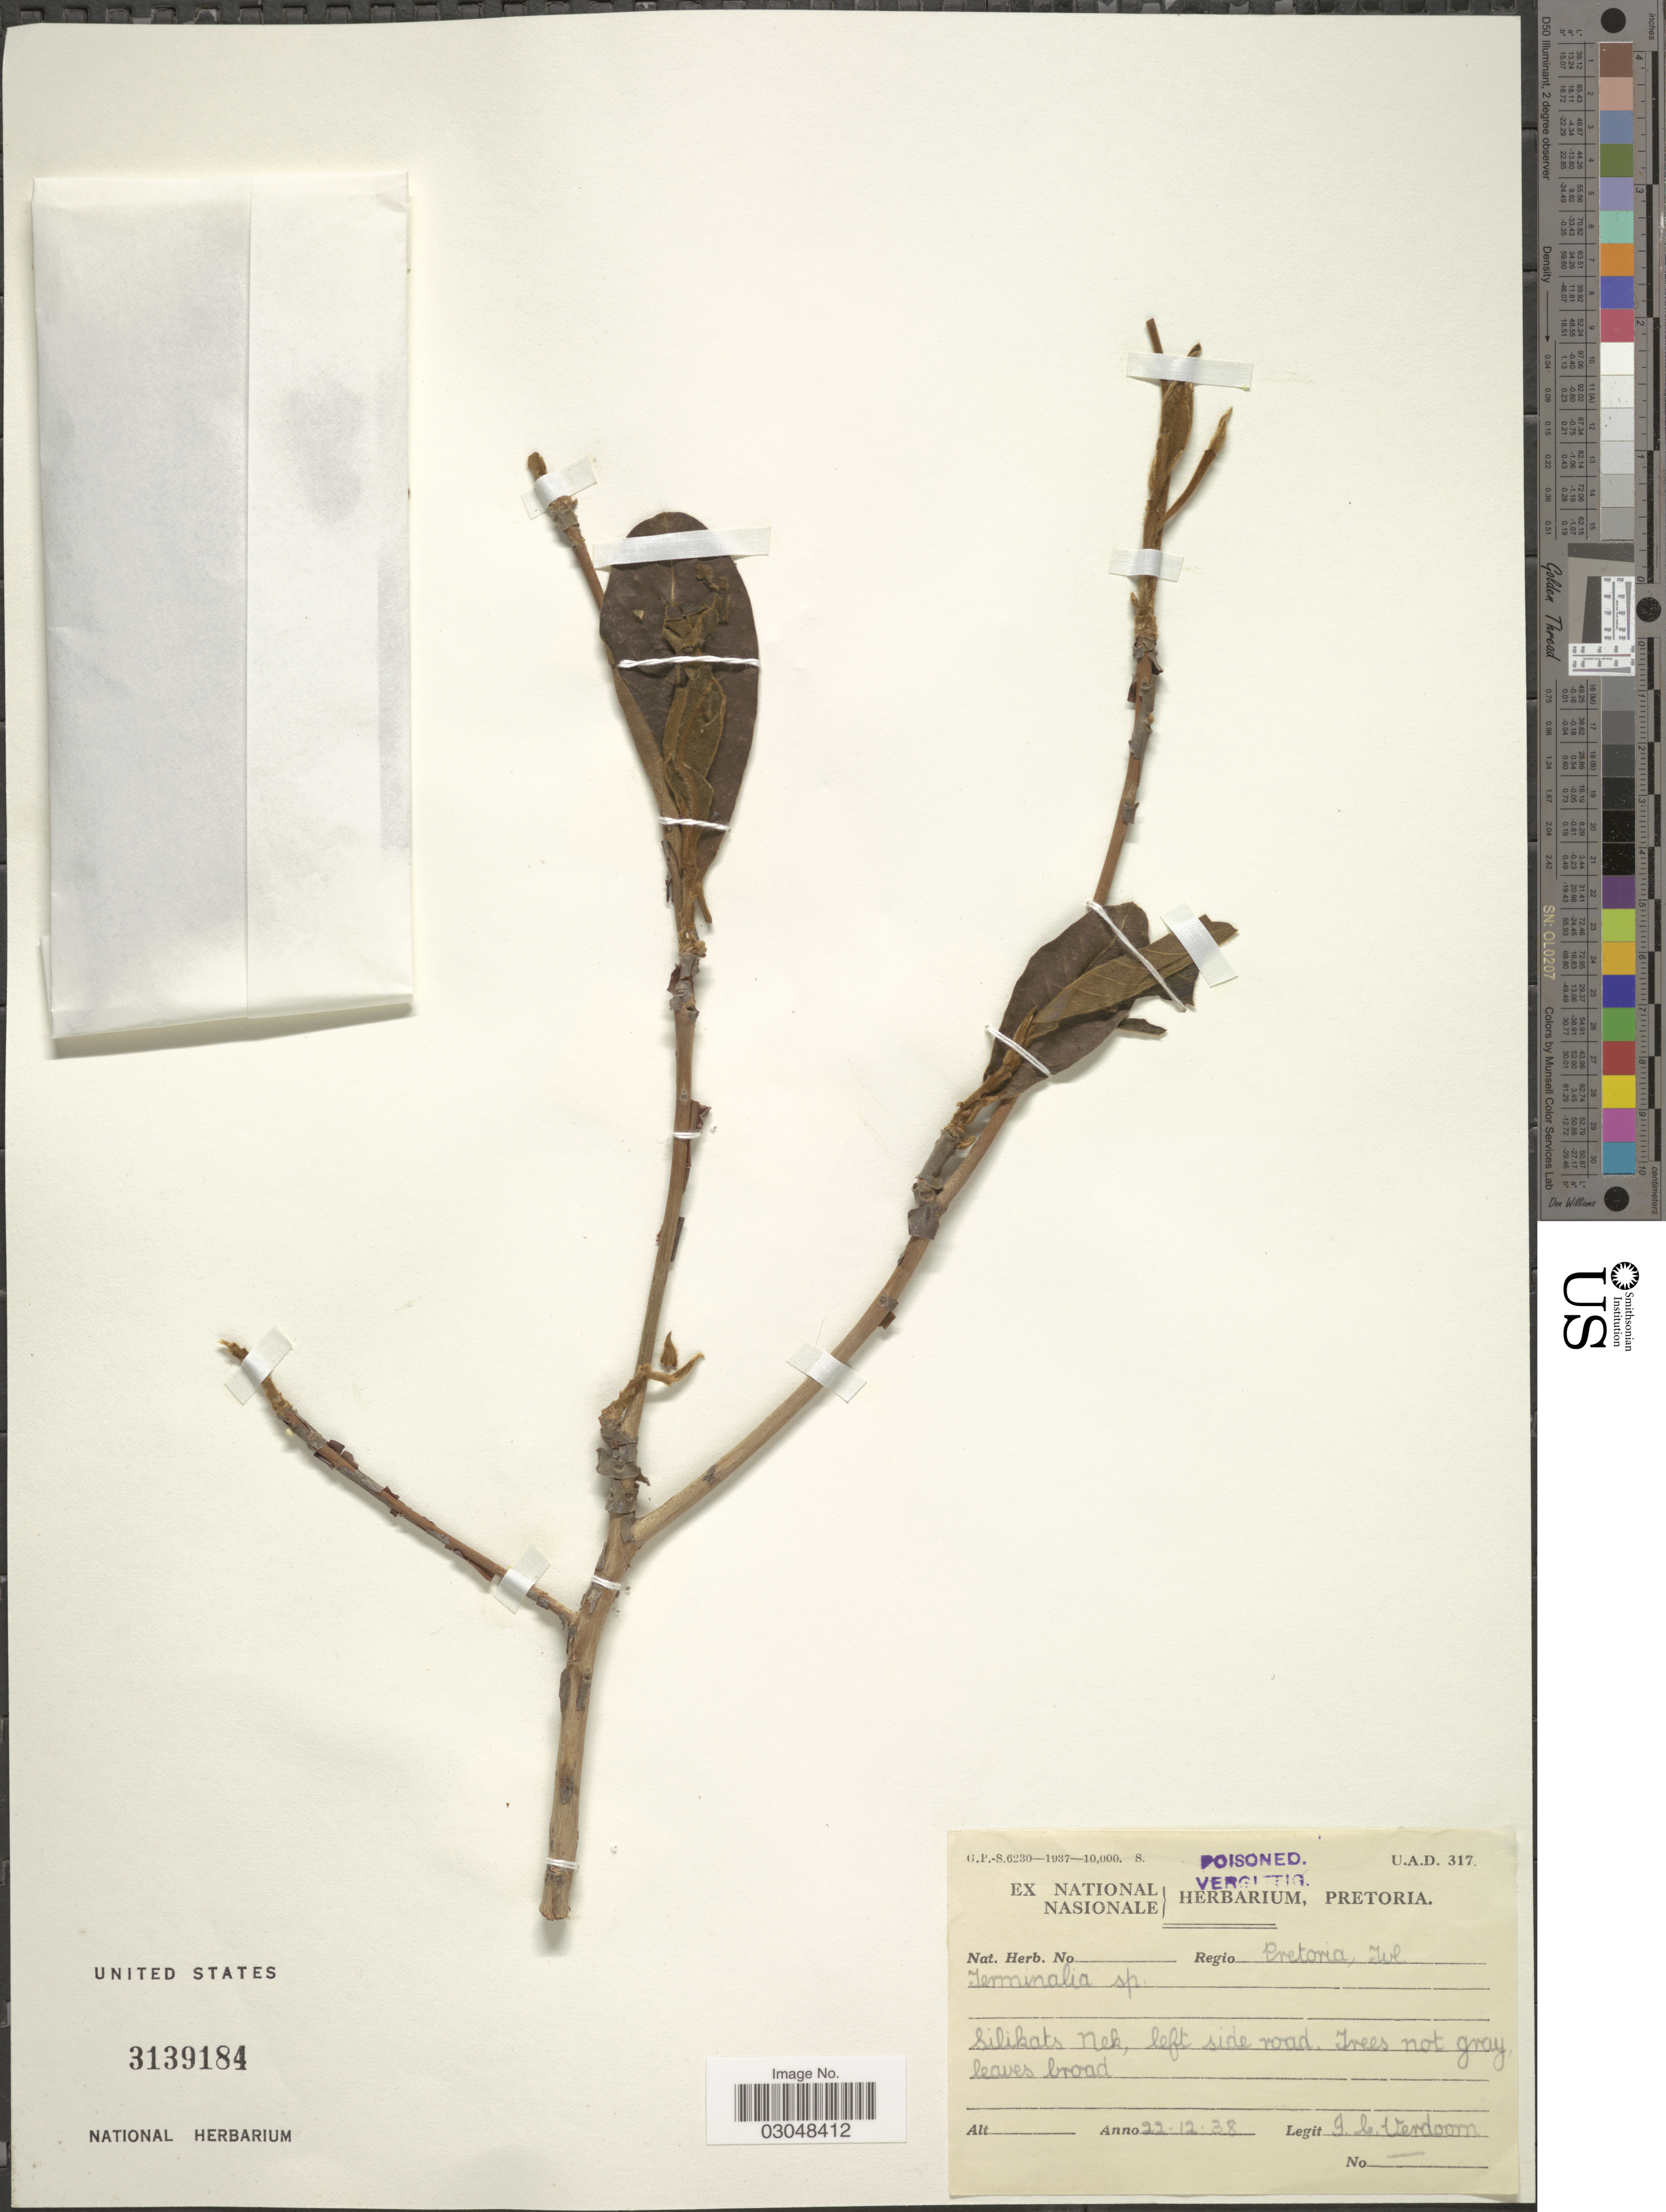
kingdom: Plantae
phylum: Tracheophyta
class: Magnoliopsida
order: Myrtales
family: Combretaceae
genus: Terminalia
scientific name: Terminalia sp.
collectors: G. Verdoom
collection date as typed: Transcribed d/m/y: 22/12/38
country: South Africa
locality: Silikats Nek, left side road.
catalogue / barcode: US 3139184